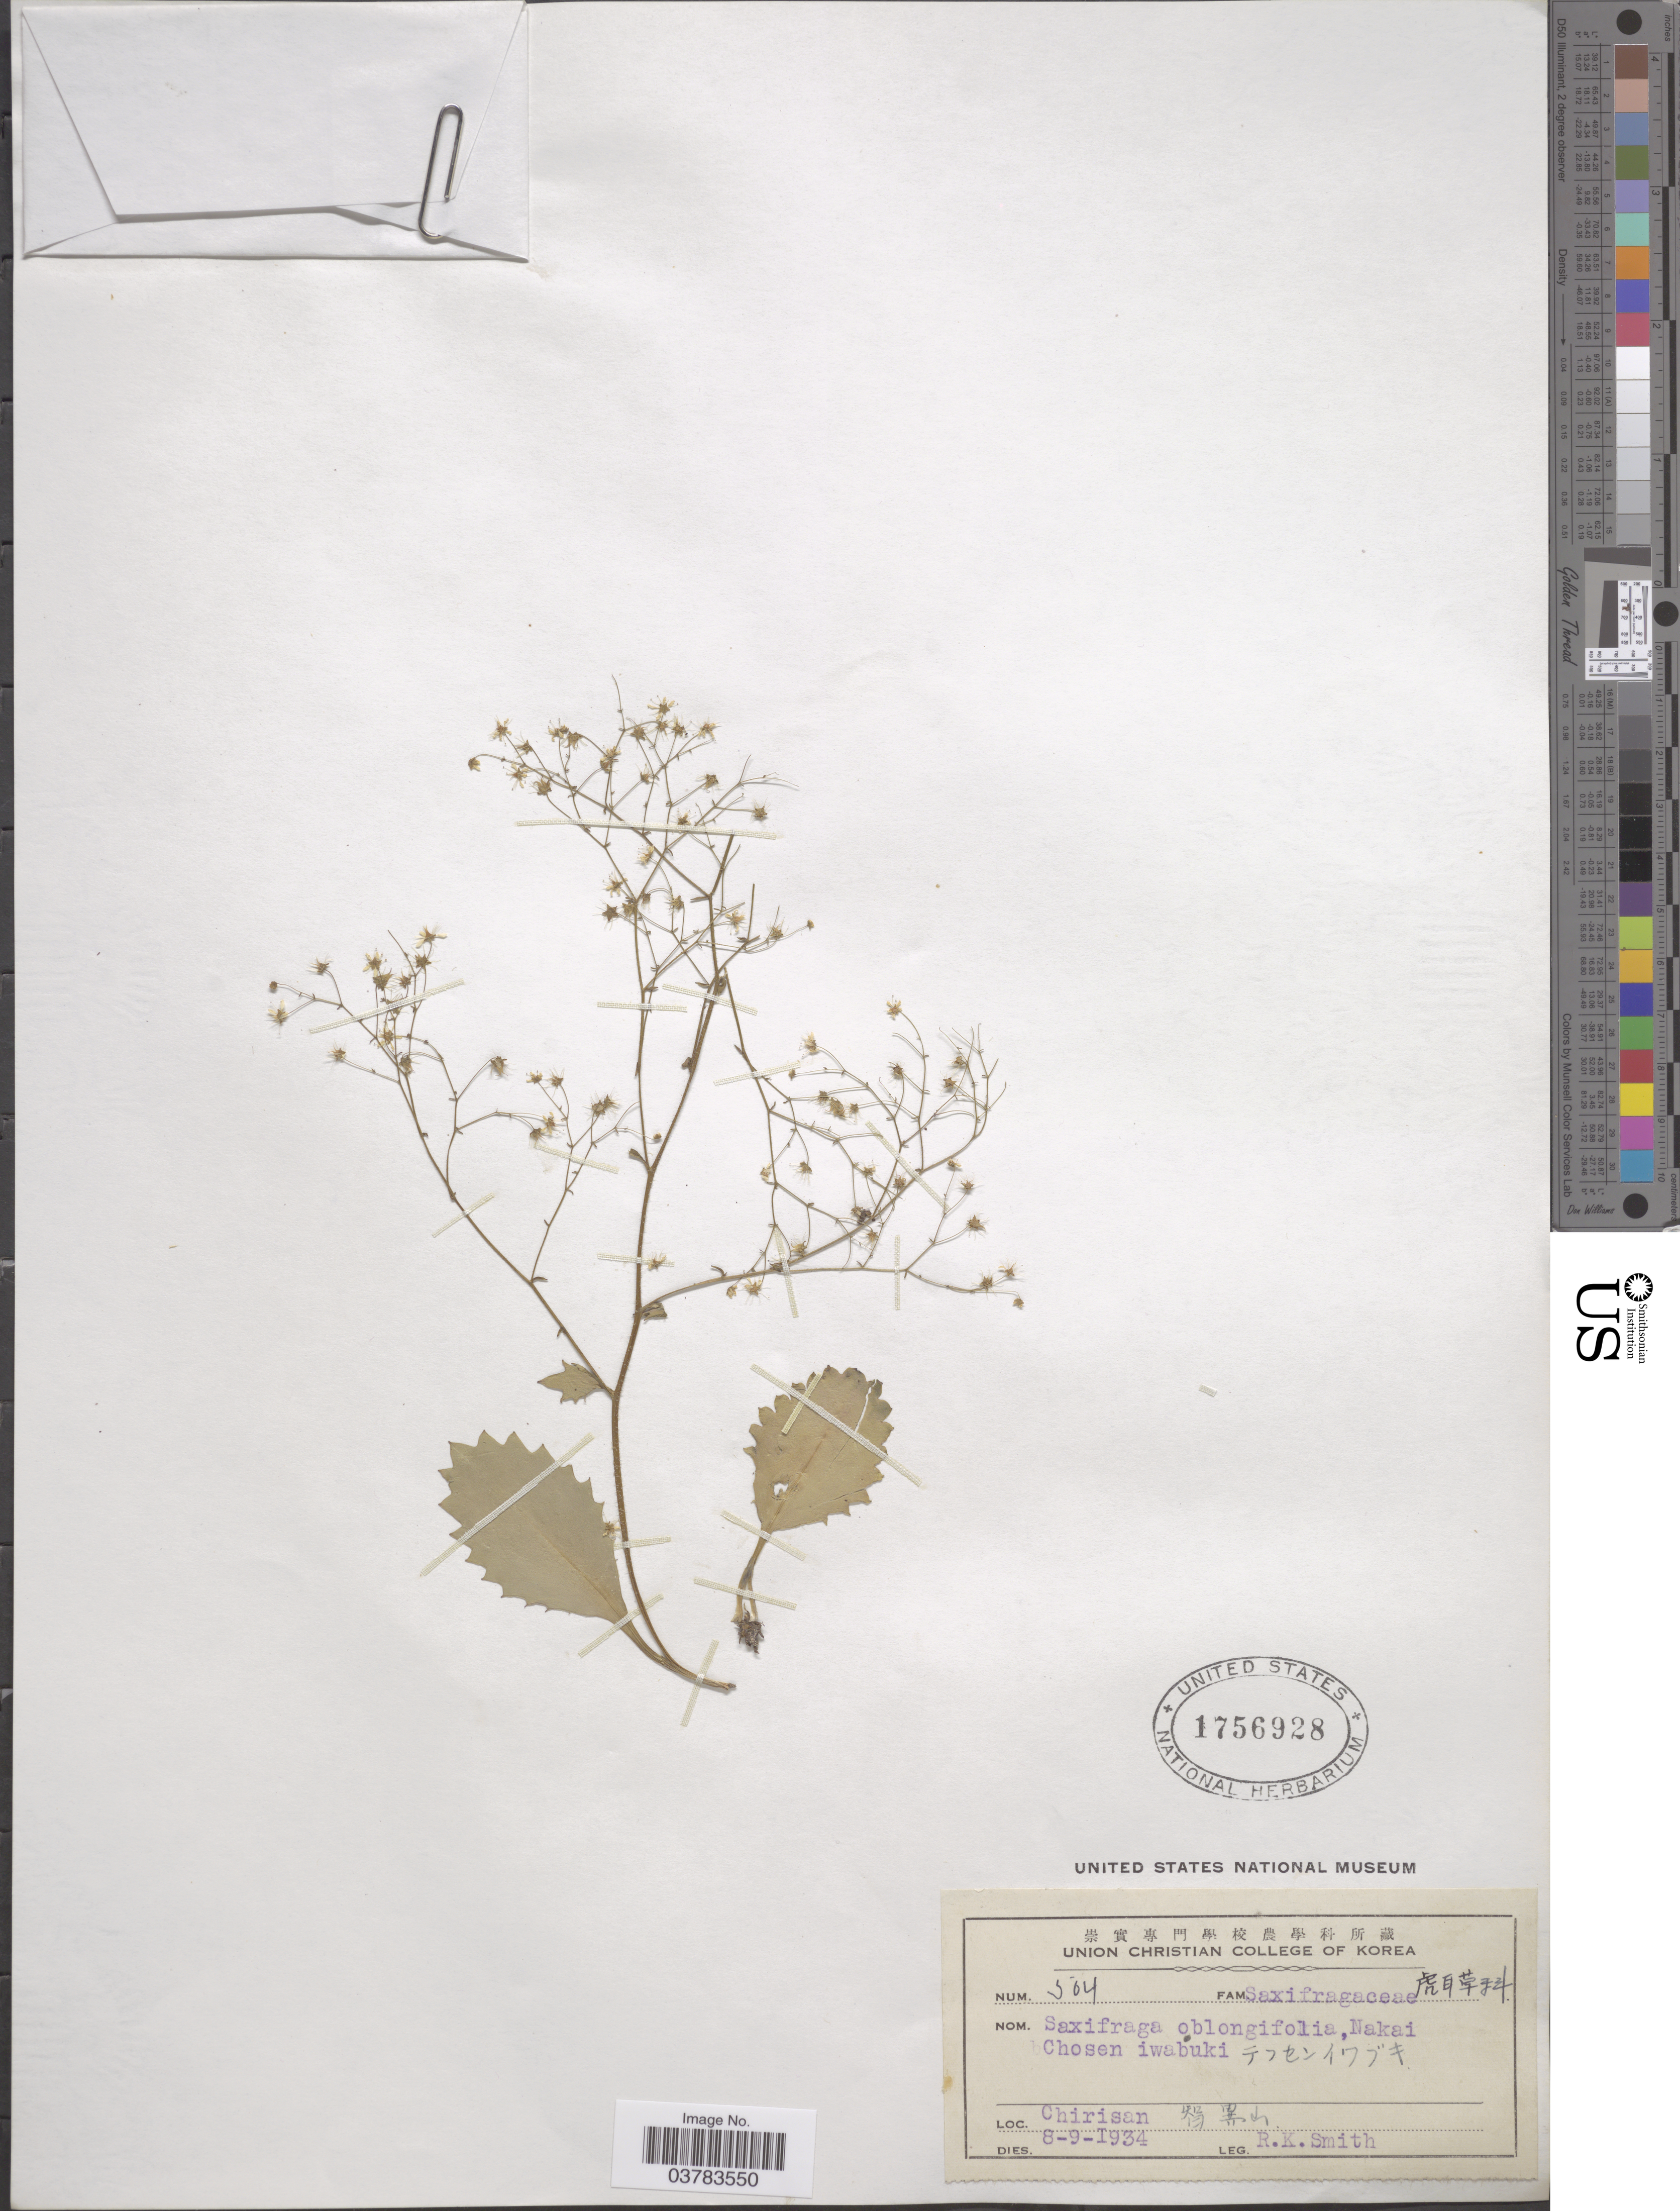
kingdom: Plantae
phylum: Tracheophyta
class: Magnoliopsida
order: Saxifragales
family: Saxifragaceae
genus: Micranthes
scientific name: Micranthes oblongifolia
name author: (Nakai) Gornall & H. Ohba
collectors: R. Smith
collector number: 504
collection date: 1934-09-08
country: South Korea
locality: Chirisan X.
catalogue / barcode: US 1756928